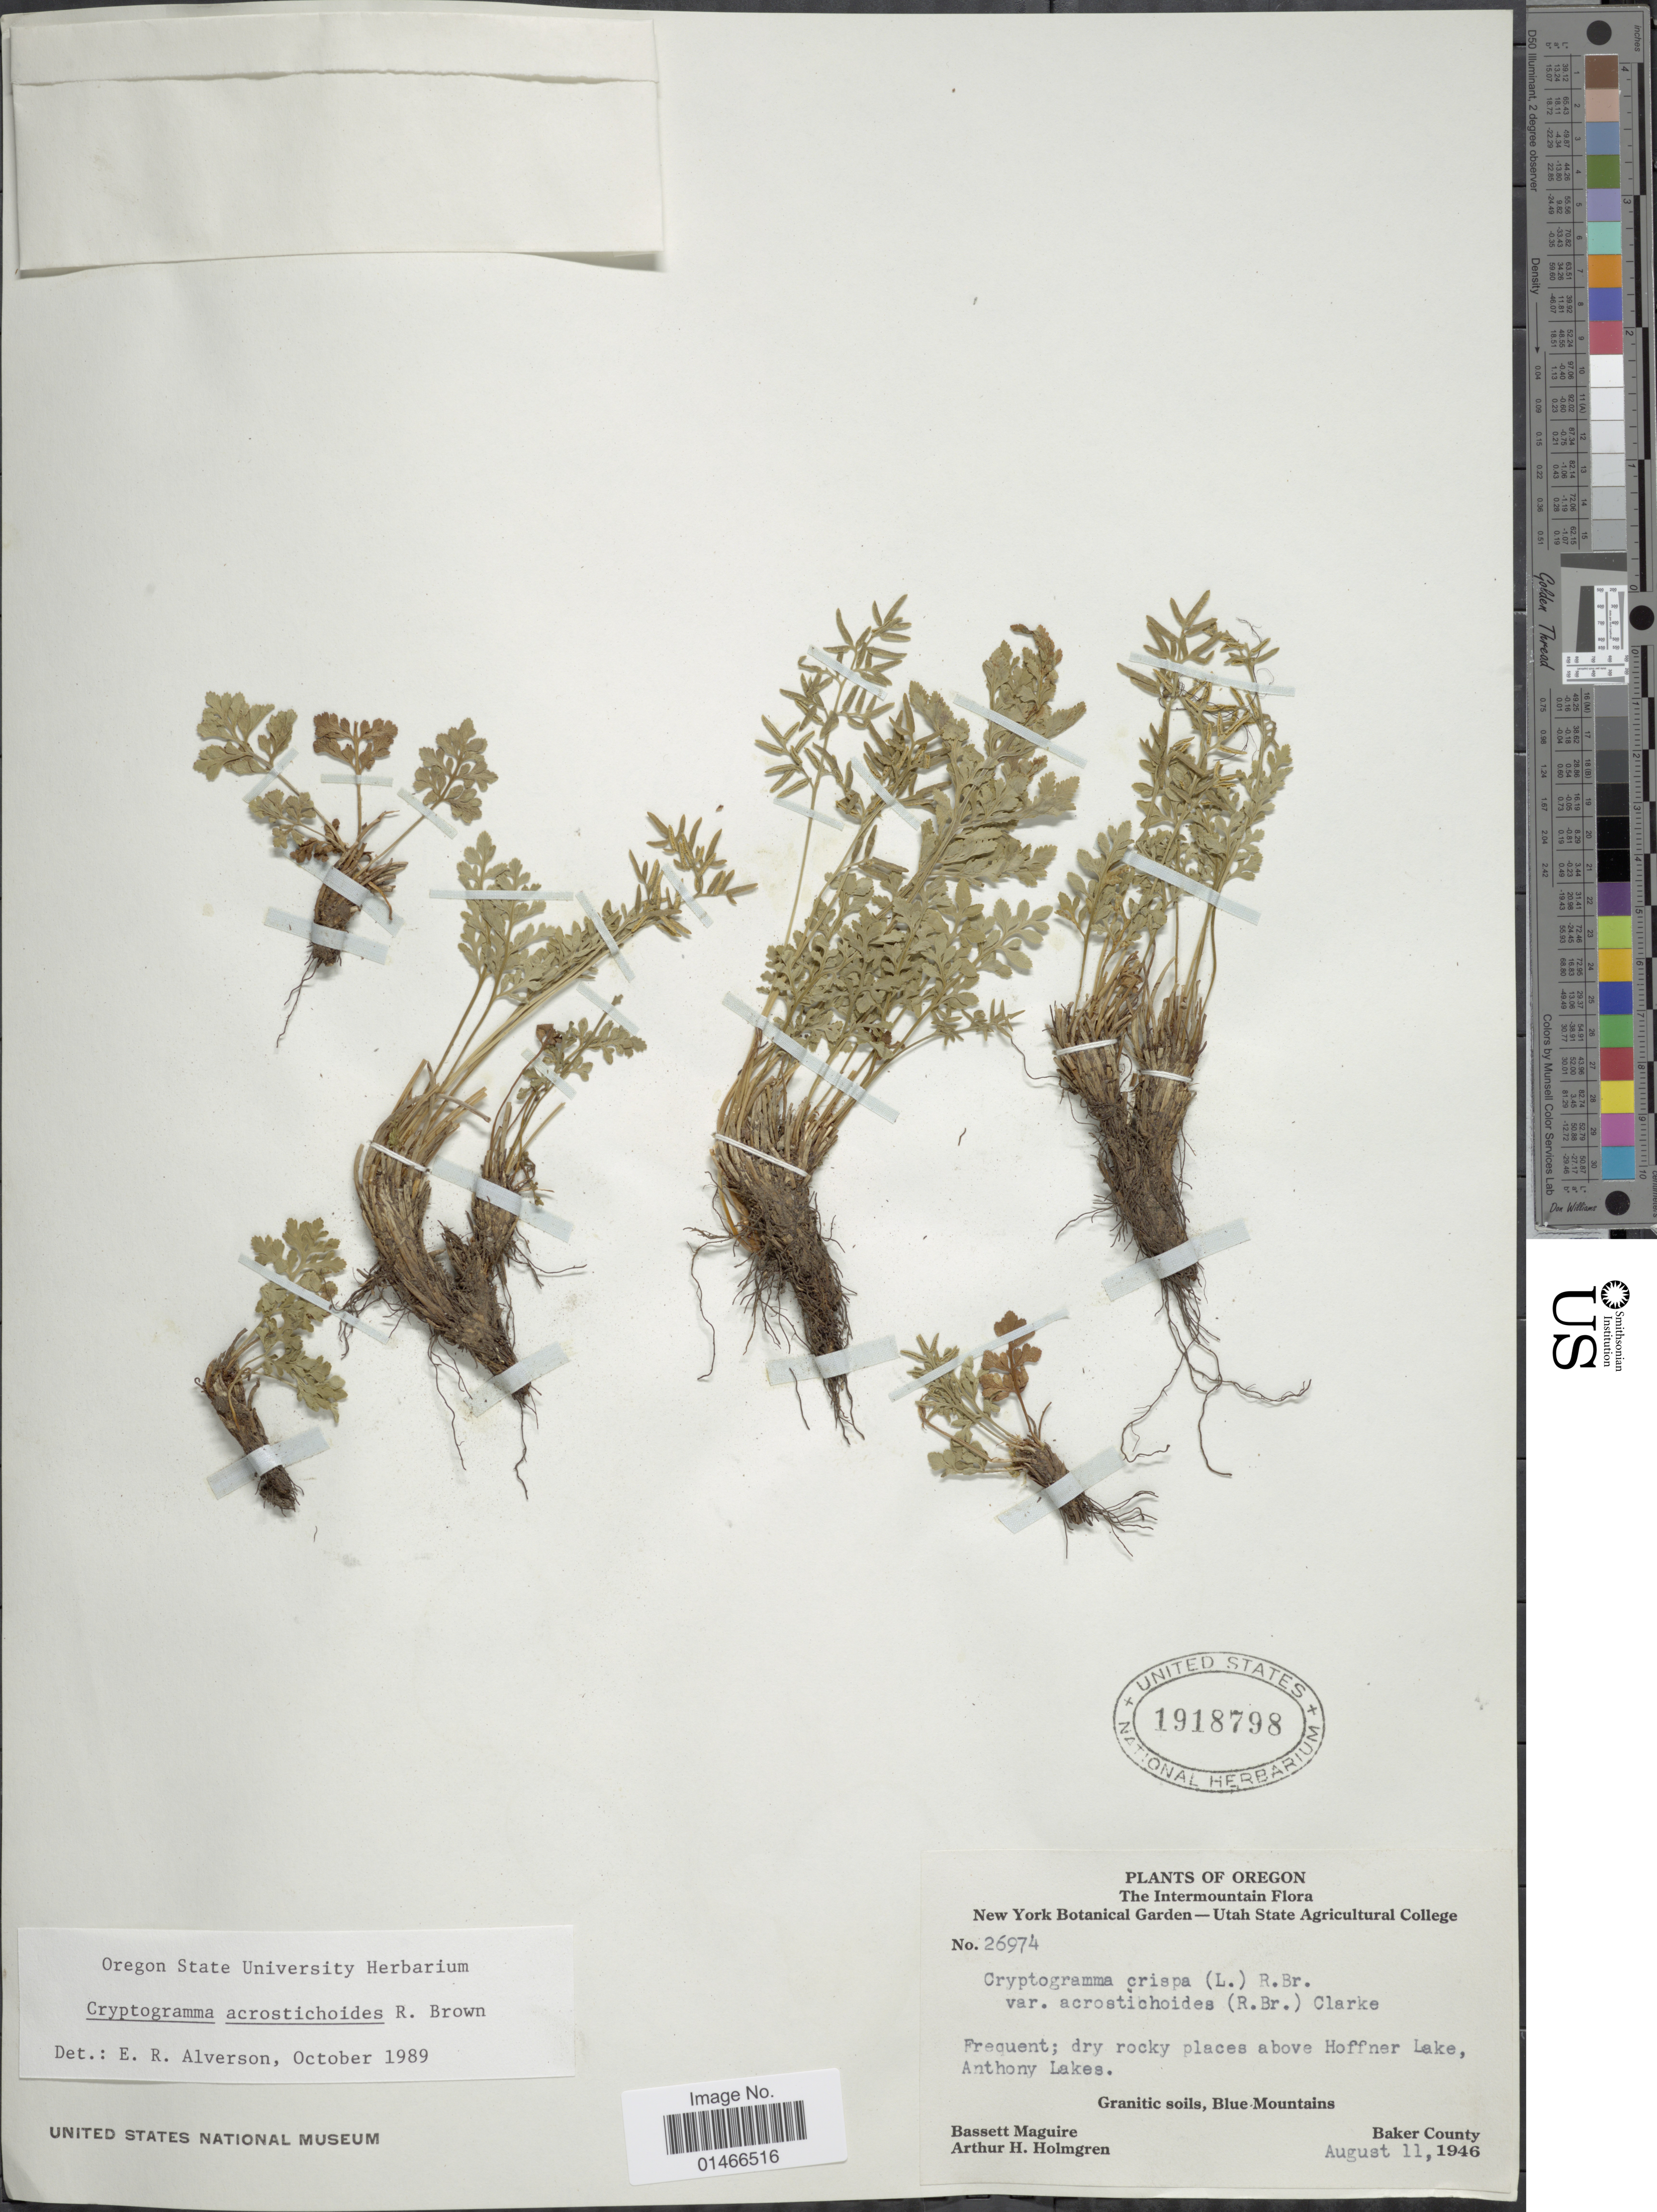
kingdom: Plantae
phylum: Tracheophyta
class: Polypodiopsida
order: Polypodiales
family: Pteridaceae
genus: Cryptogramma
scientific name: Cryptogramma acrostichoides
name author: R. Br.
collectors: B. Maguire & A. H. Holmgren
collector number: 26974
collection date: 1946-08-11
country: United States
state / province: Oregon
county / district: Baker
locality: The Intermountain Flora. Above Hoffner Lake, Anthony Lakes. Blue Mountains. Baker County.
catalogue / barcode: US 1918798